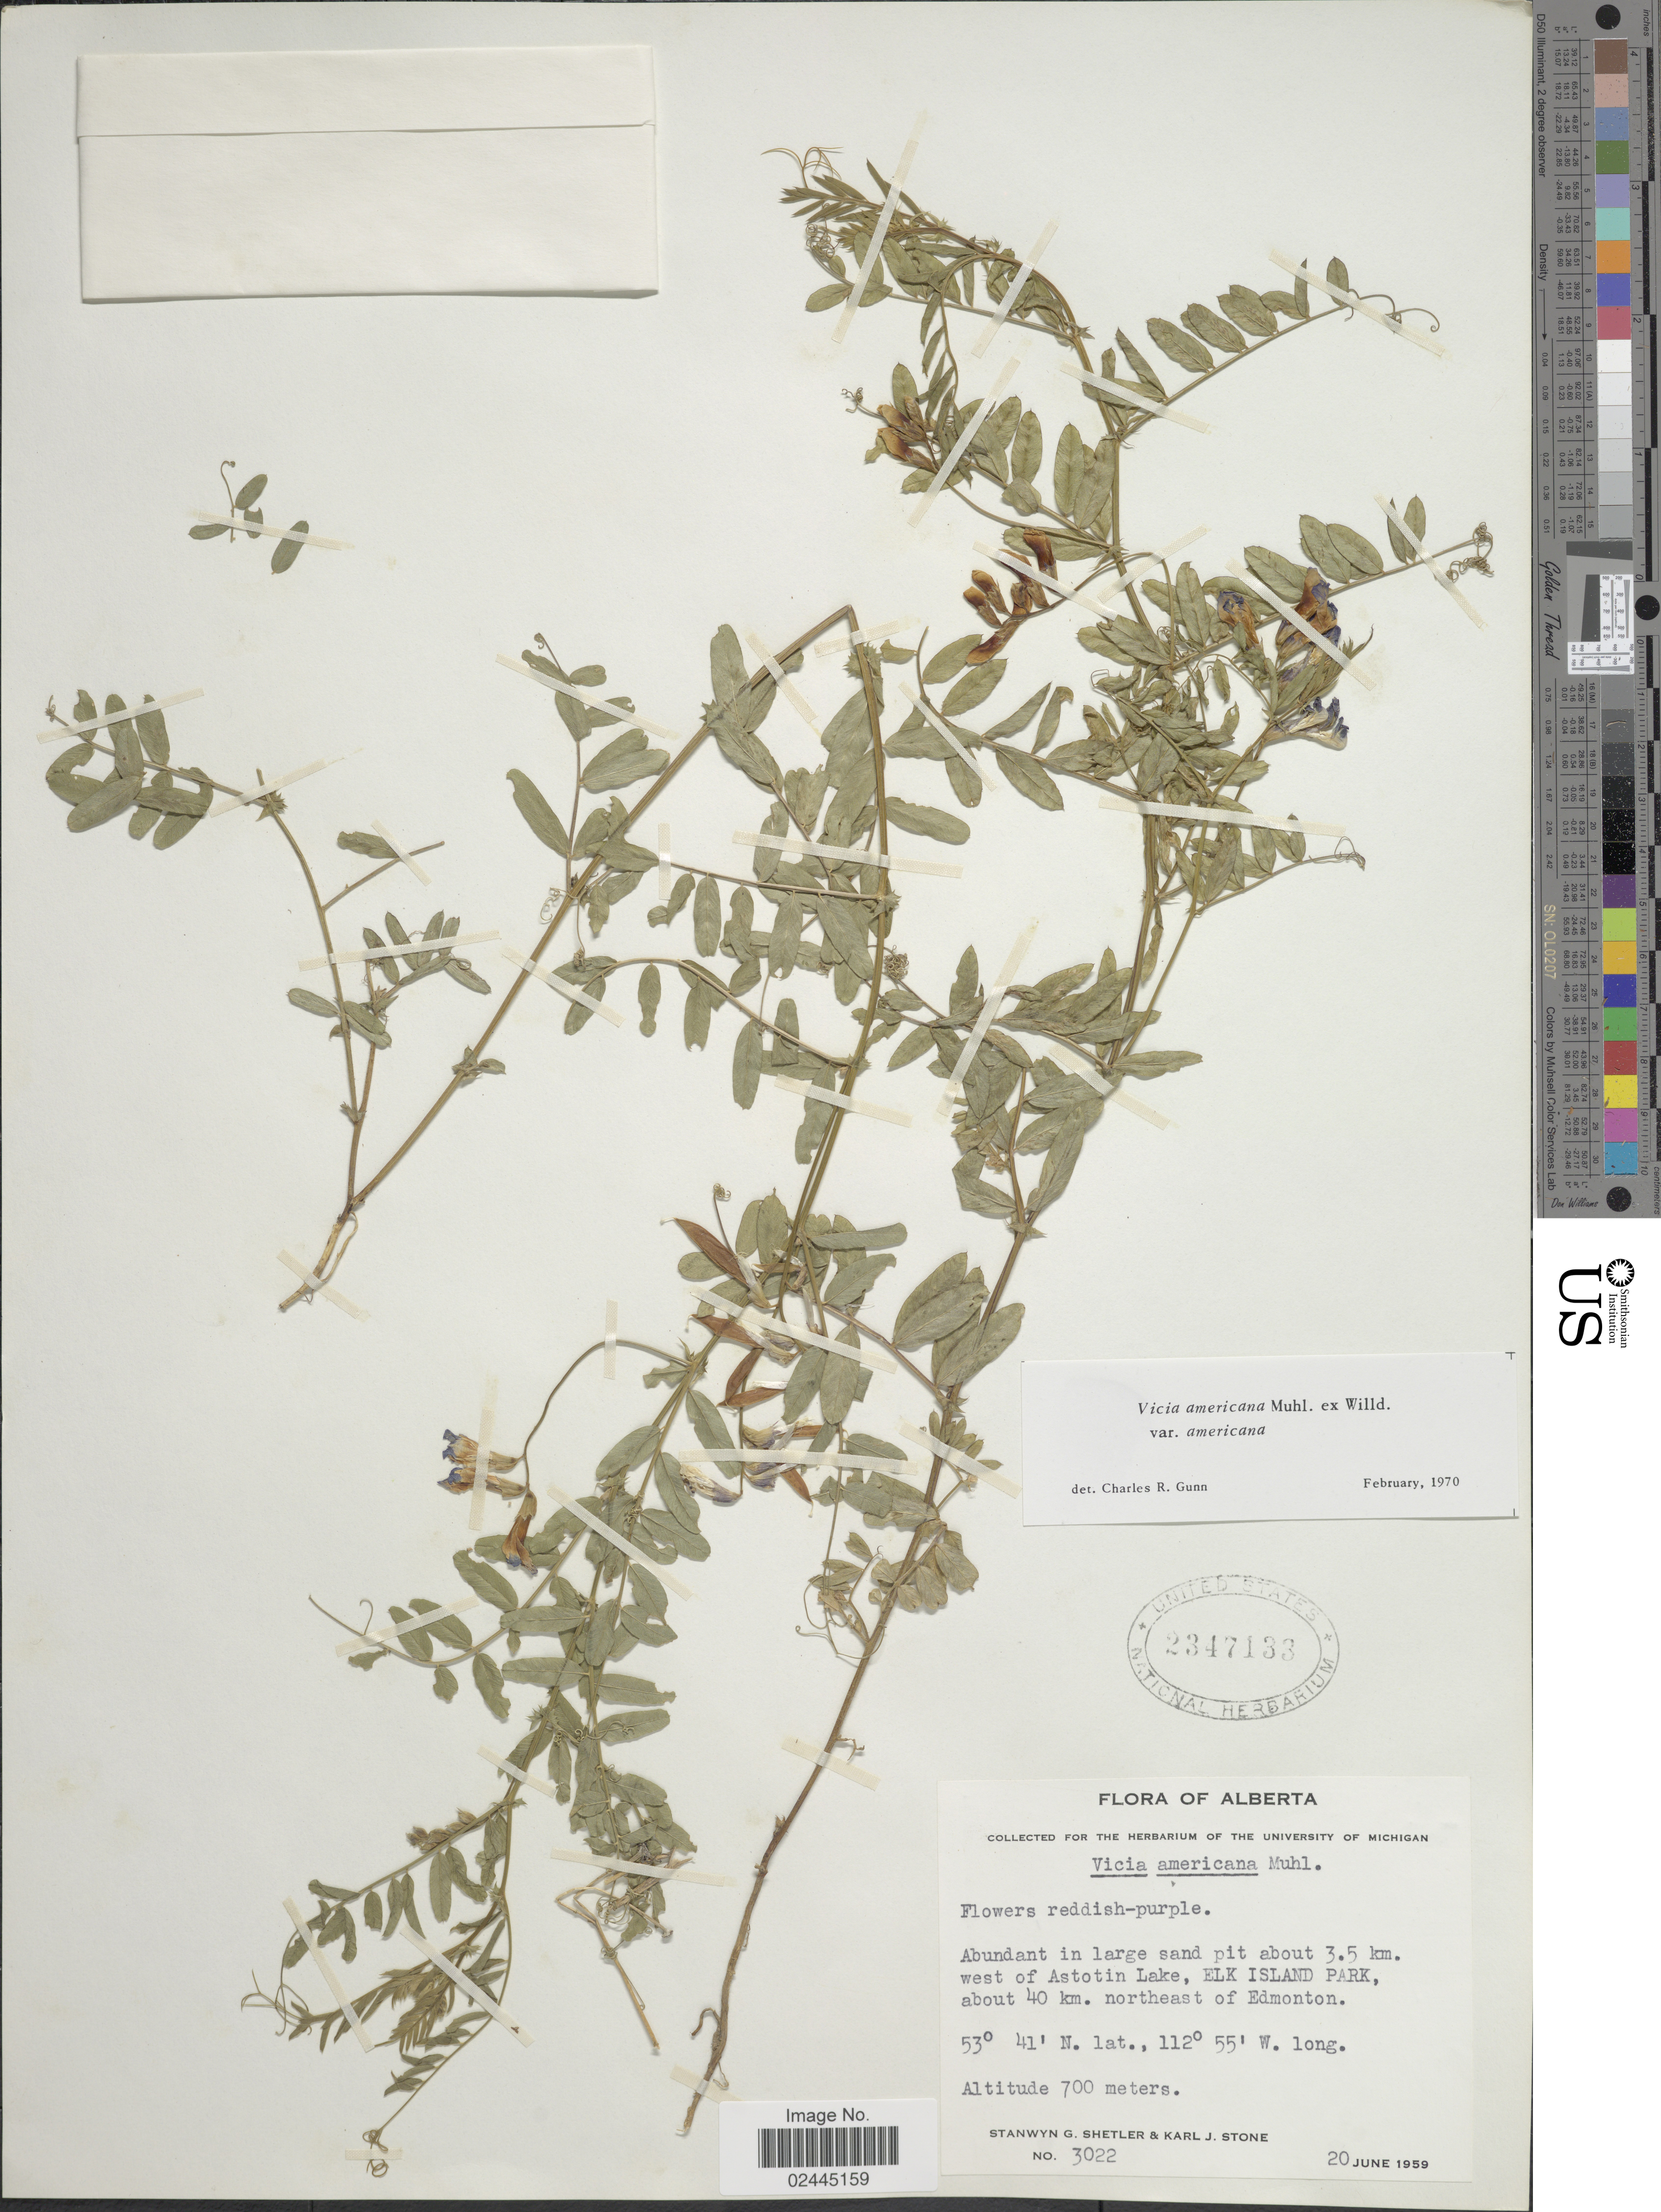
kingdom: Plantae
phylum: Tracheophyta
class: Magnoliopsida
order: Fabales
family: Fabaceae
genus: Vicia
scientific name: Vicia americana var. americana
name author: Muhl. ex Willd.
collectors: S. Shetler & K. J. Stone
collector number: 3022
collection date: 1959-06-20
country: Canada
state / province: Alberta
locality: About 3.5 km. west of Astotin Lake, Elk Island Park, about 40 km. northeast of Edmonton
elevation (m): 700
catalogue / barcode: US 2347133